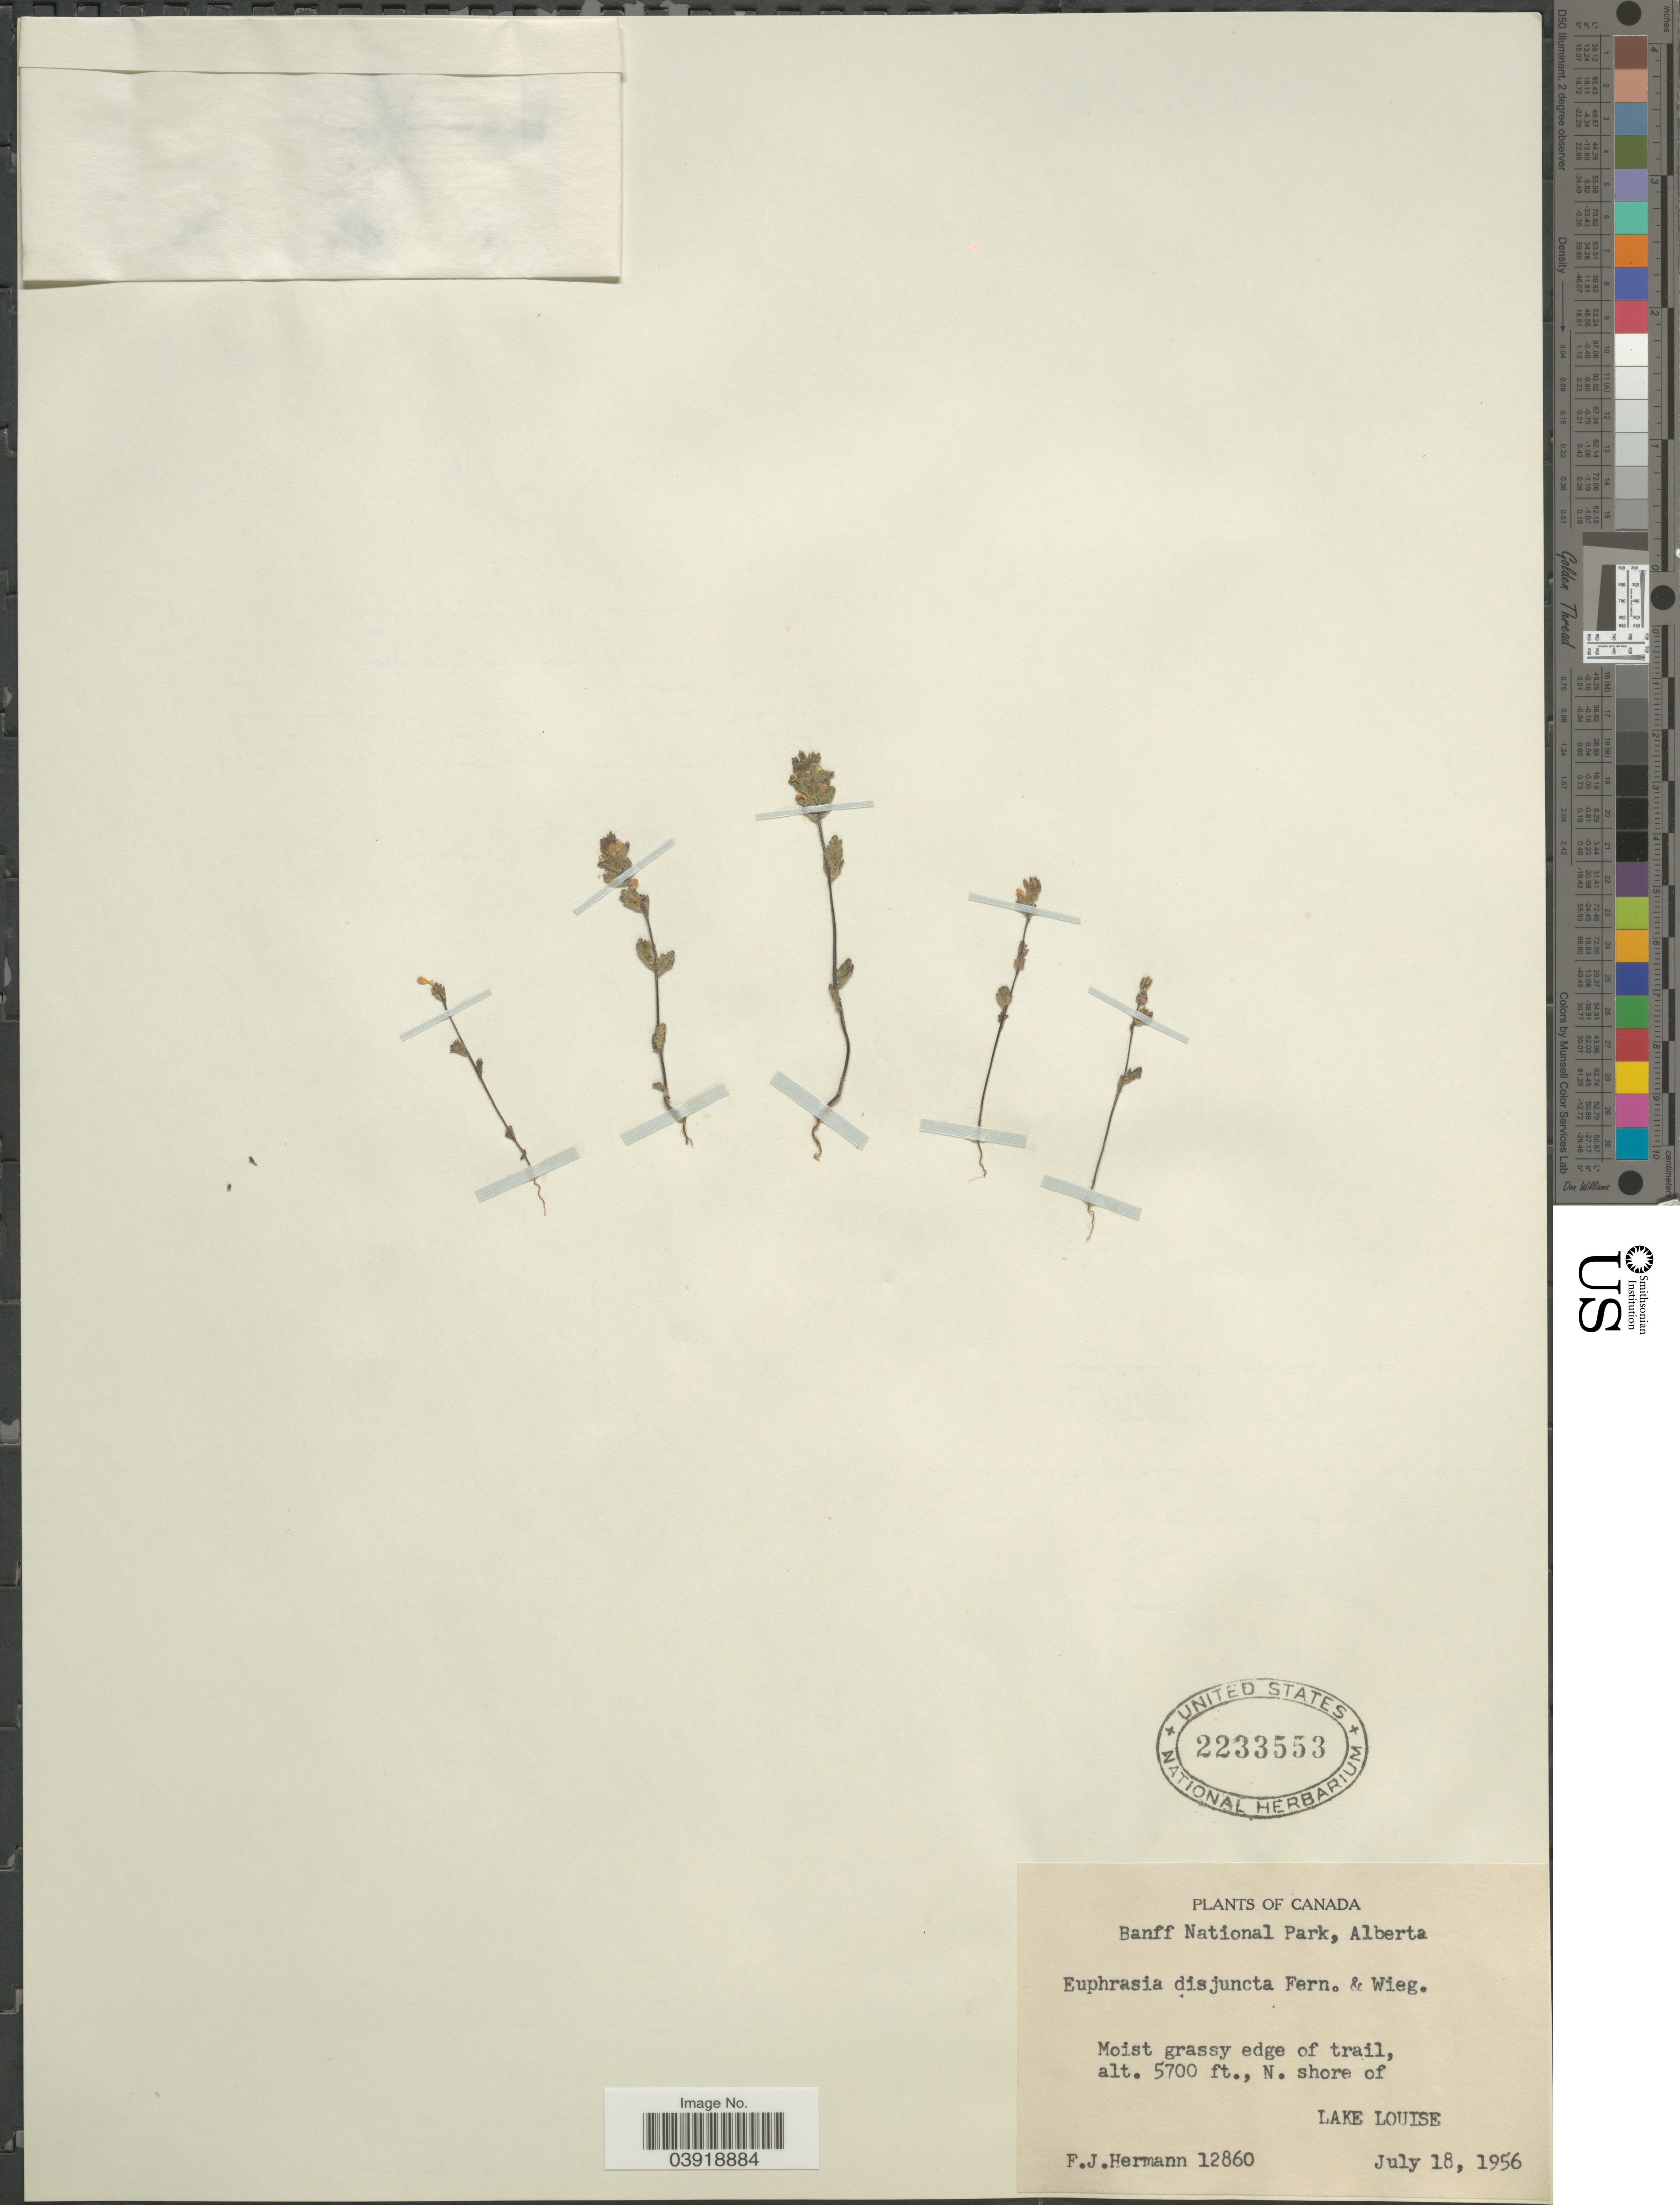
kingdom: Plantae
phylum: Tracheophyta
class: Magnoliopsida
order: Lamiales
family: Orobanchaceae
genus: Euphrasia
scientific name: Euphrasia disjuncta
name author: Fernald & Wiegand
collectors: F. J. Hermann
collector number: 12860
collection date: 1956-07-18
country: Canada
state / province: Alberta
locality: Banff National Park. N. shore of Lake Louise.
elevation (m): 1737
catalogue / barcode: US 2233553